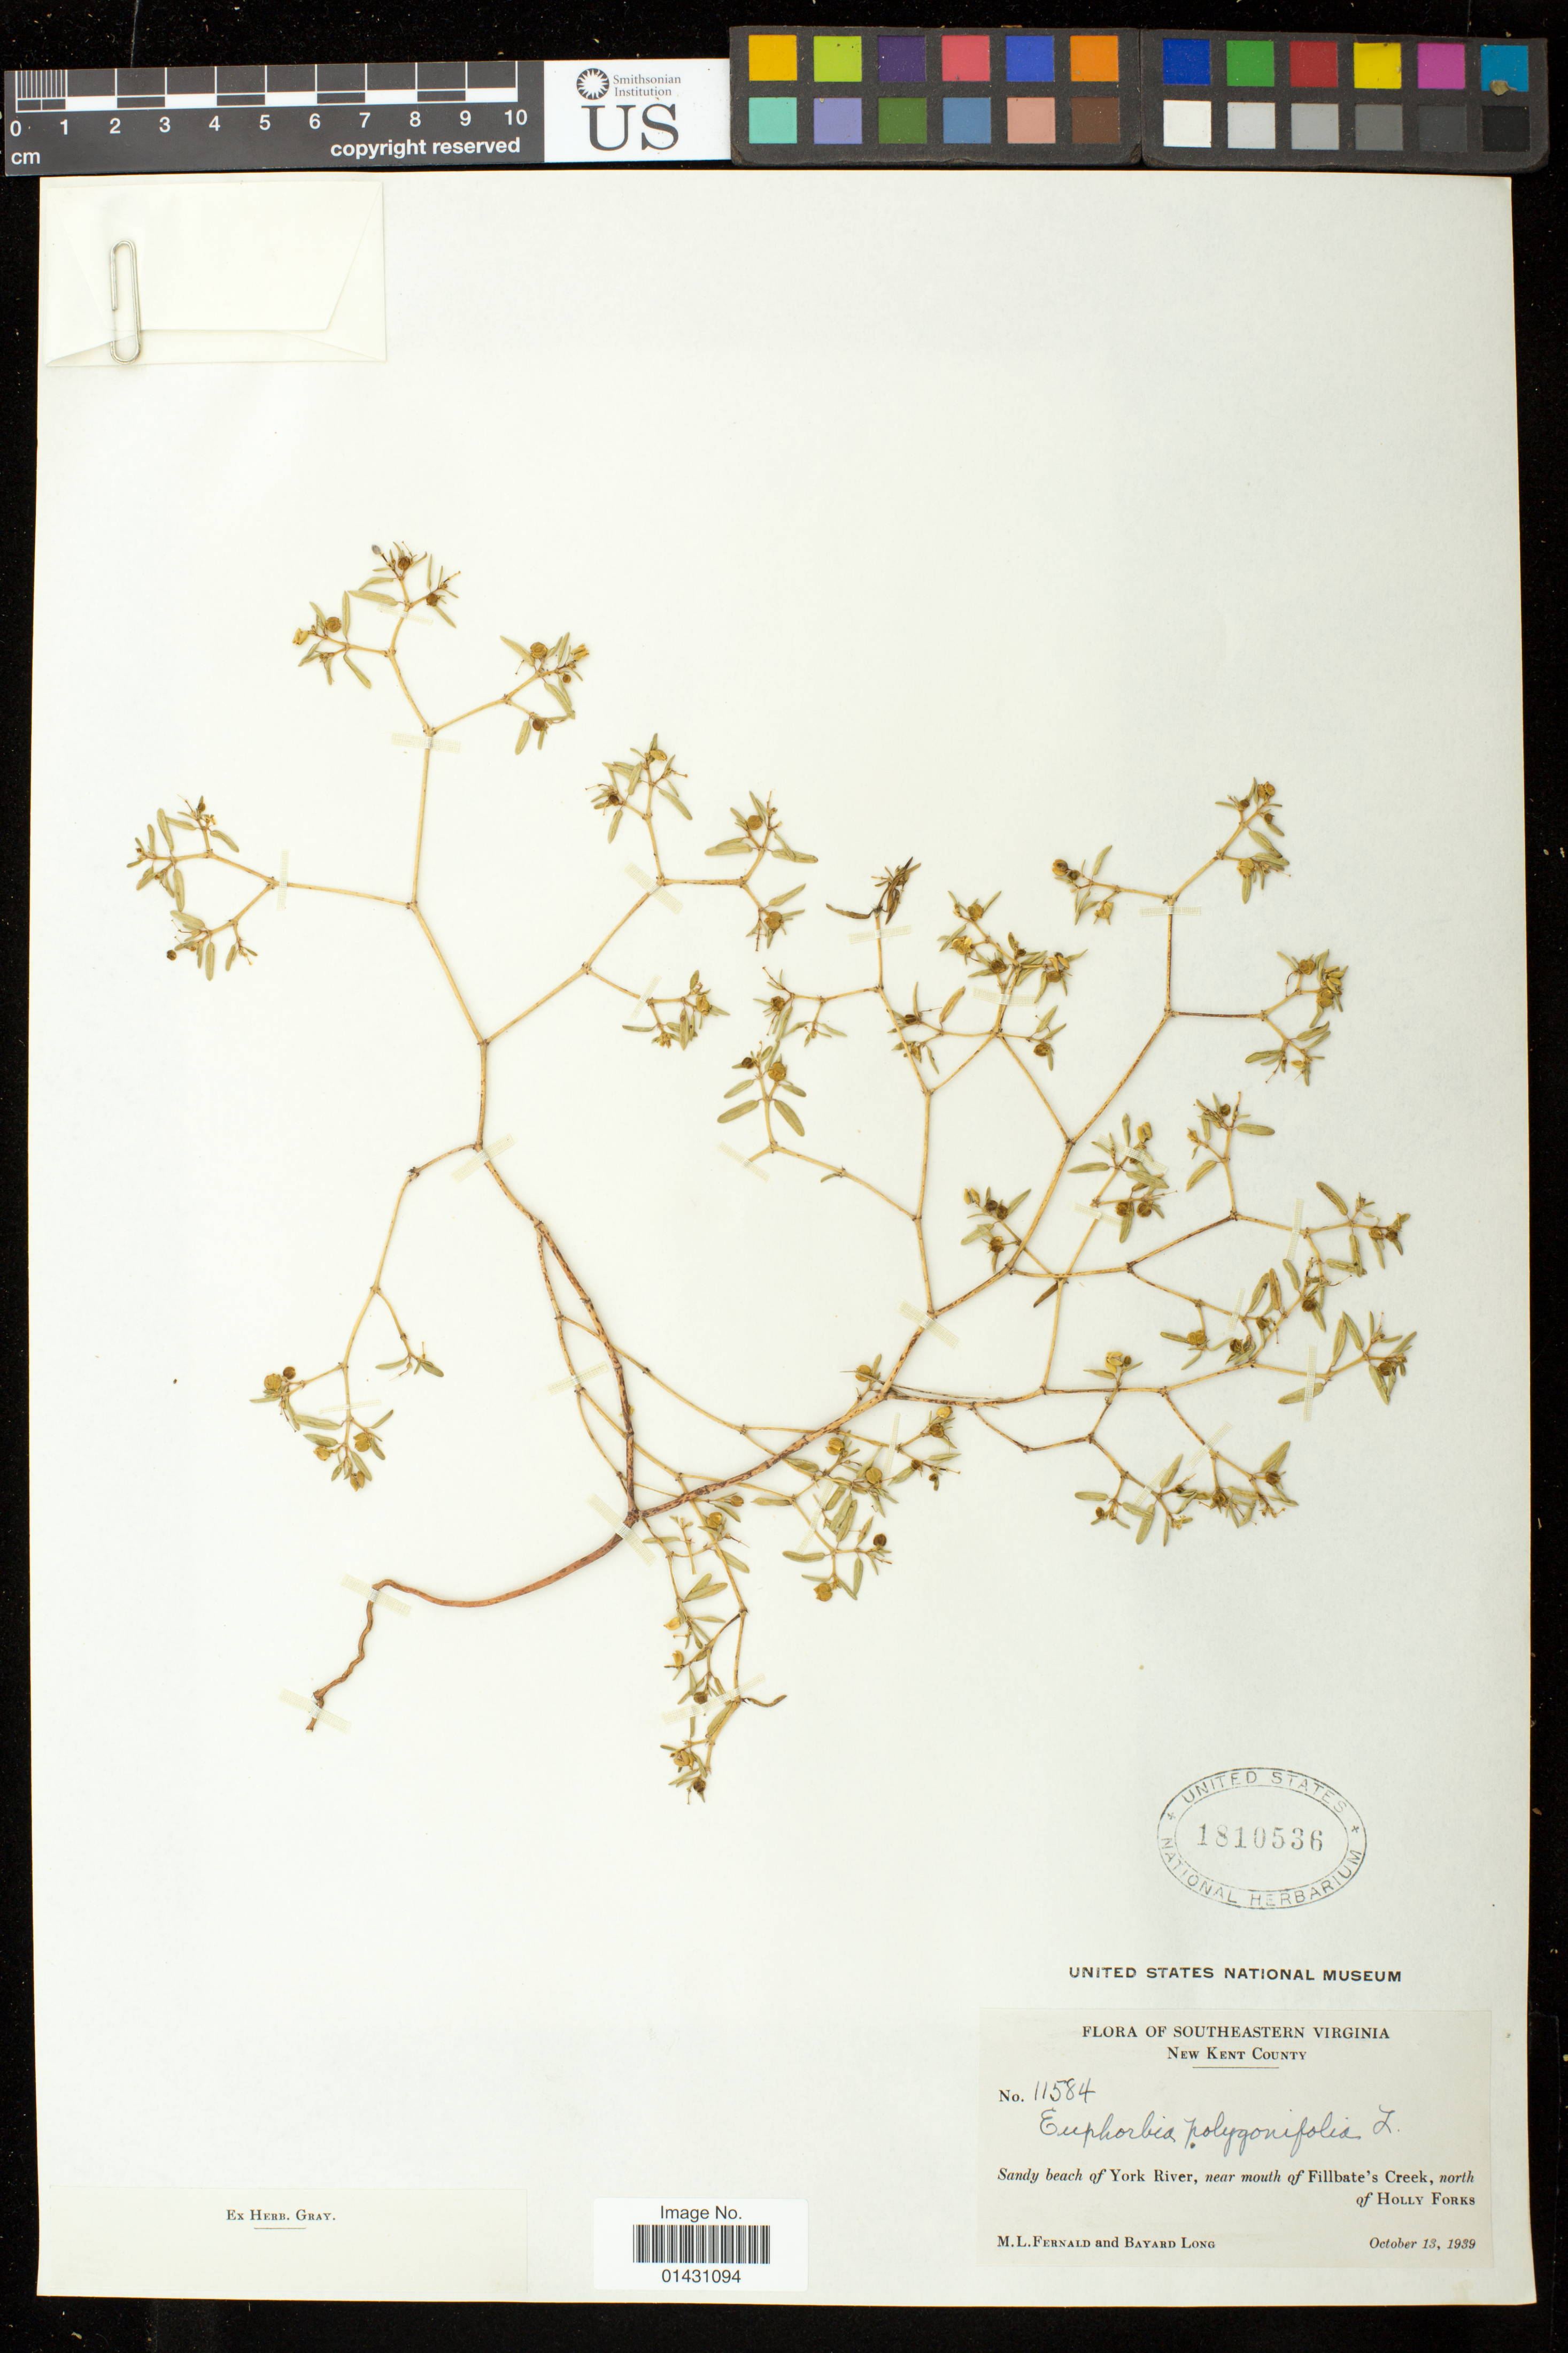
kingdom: Plantae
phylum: Tracheophyta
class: Magnoliopsida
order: Malpighiales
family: Euphorbiaceae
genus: Euphorbia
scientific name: Euphorbia polygonifolia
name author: L.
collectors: M. L. Fernald & B. Long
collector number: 11584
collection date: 1939-10-13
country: United States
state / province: Virginia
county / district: New Kent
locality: Sandy beach of York river, near mouth of Fillbate's creek, north of Holly Forks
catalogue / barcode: US 180536